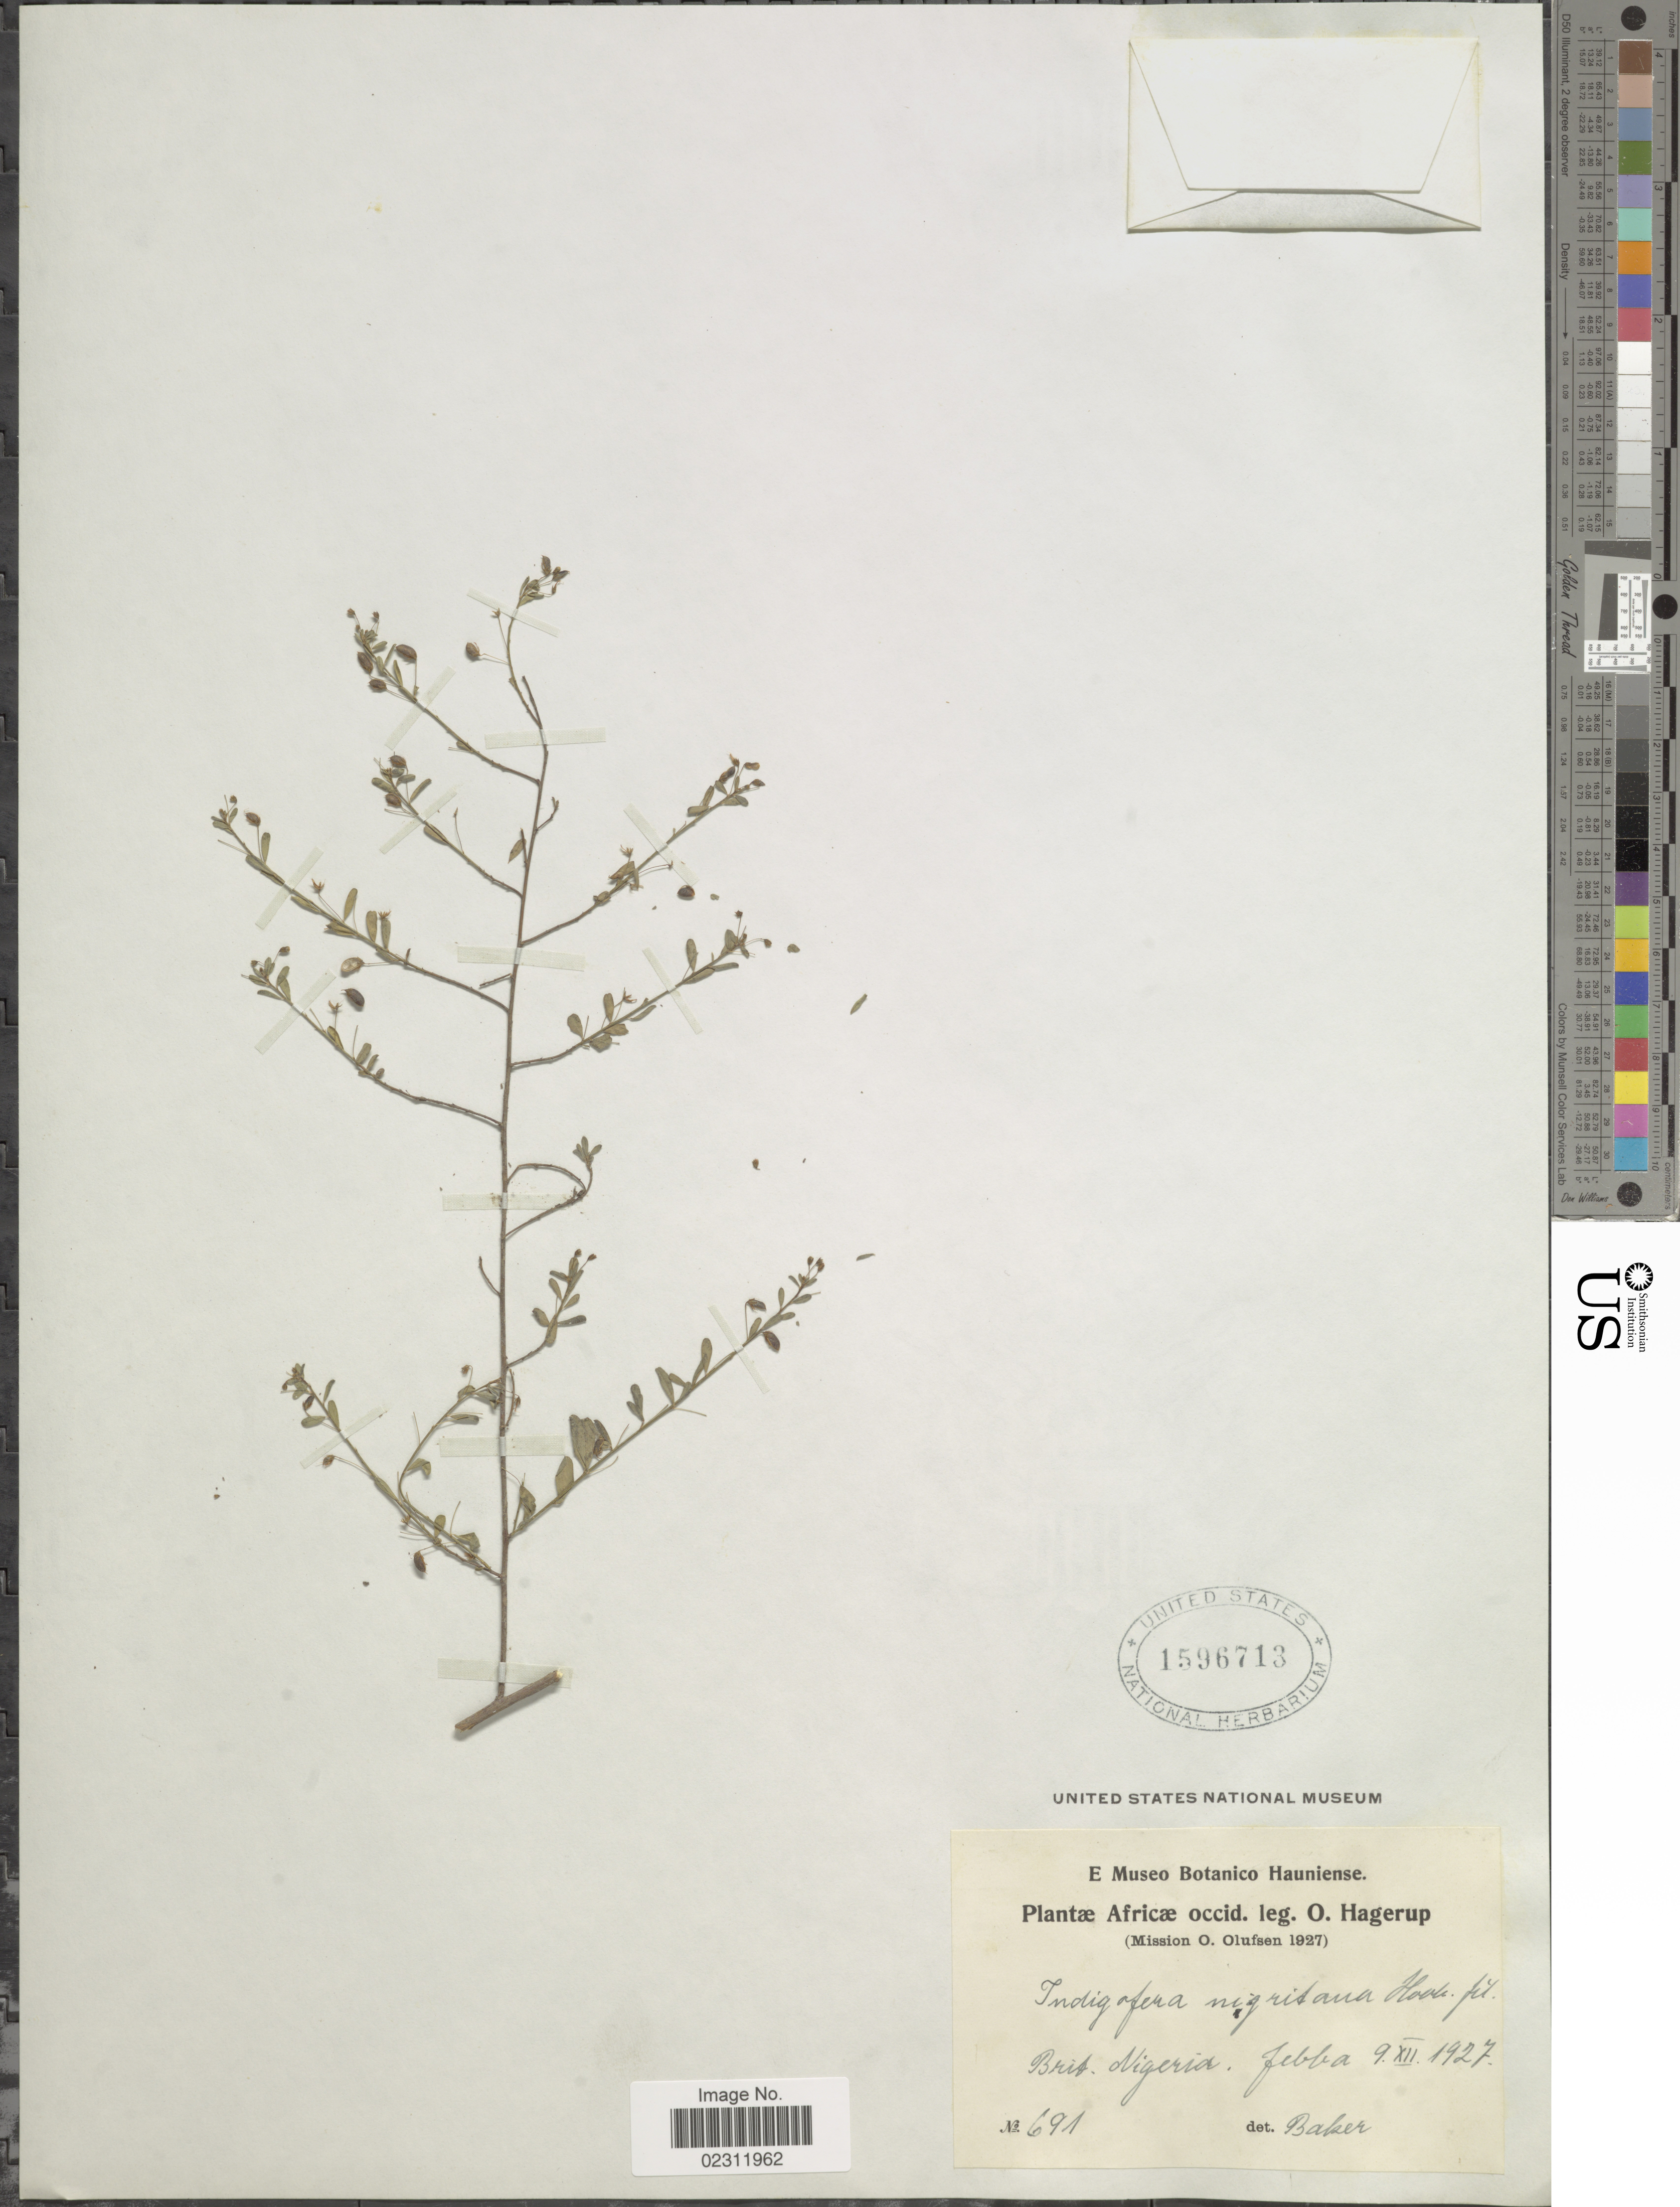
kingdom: Plantae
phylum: Tracheophyta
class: Magnoliopsida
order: Fabales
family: Fabaceae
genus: Indigofera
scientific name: Indigofera nigritana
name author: Hook. f.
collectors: O. Hagerup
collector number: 691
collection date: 1927-12-09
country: Nigeria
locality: Africae occid., Brit. Nigeria, Jebba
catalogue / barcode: US 1596713